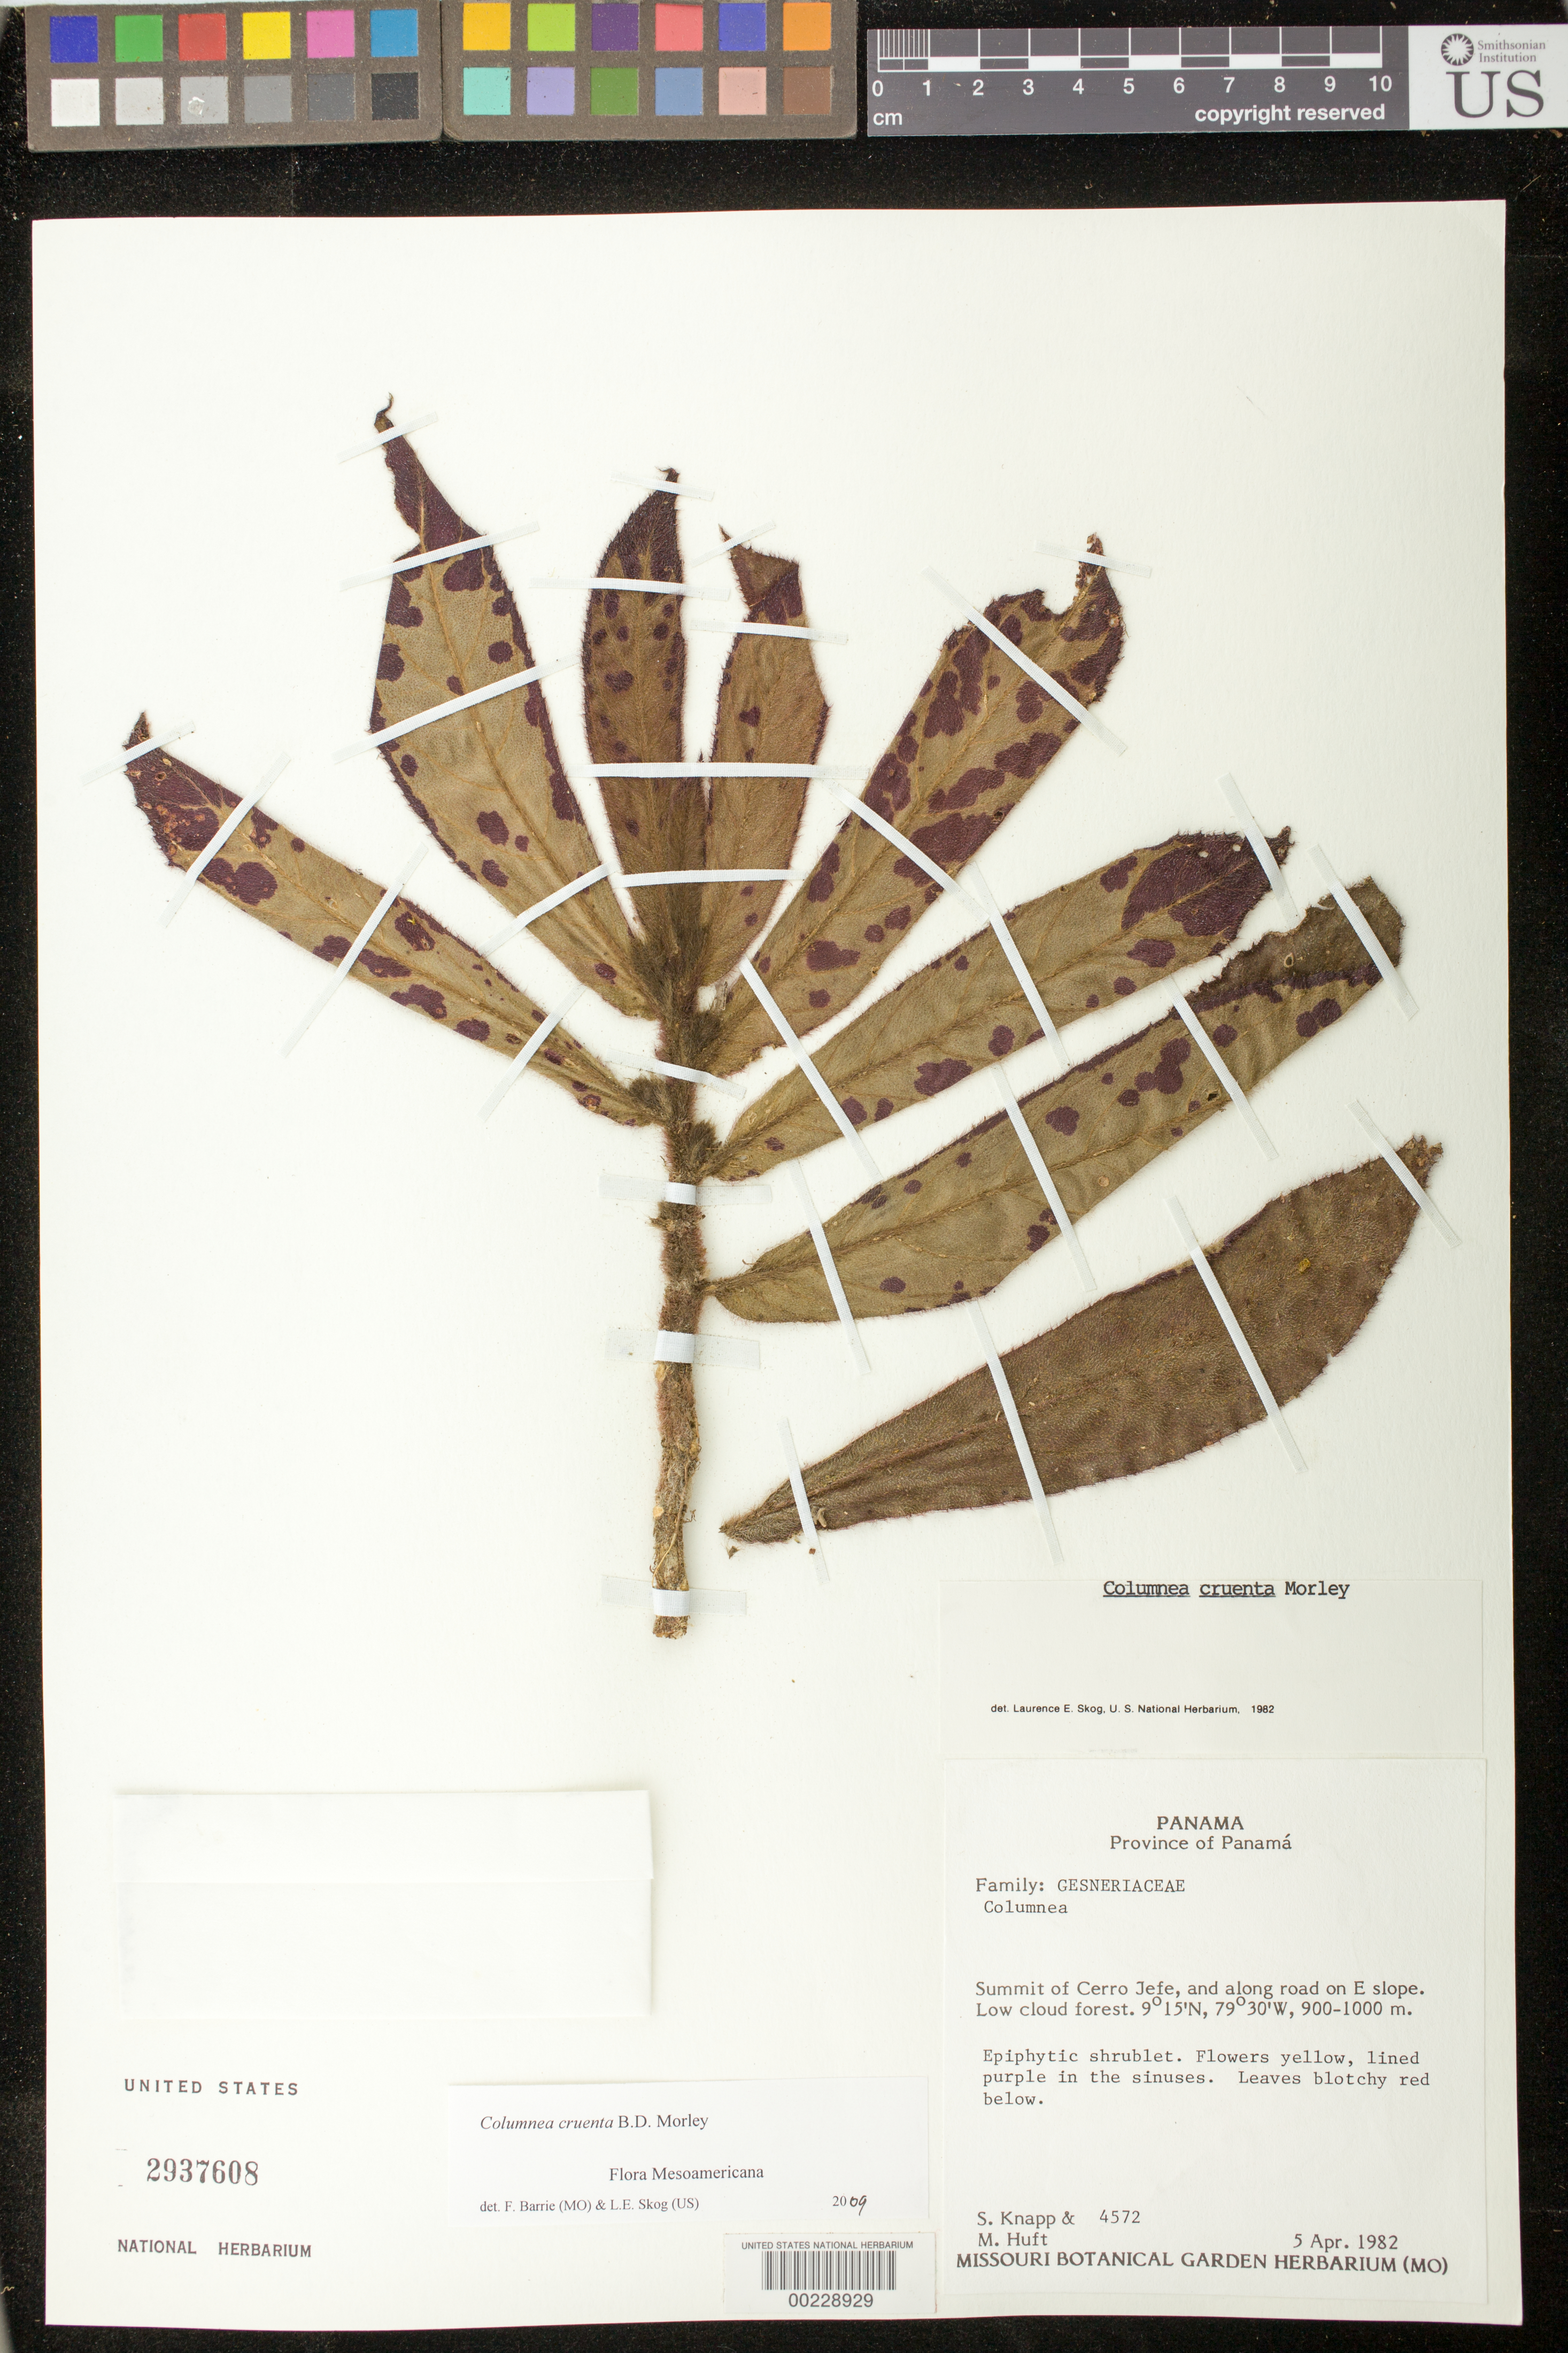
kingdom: Plantae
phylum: Tracheophyta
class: Magnoliopsida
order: Lamiales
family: Gesneriaceae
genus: Columnea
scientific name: Columnea cruenta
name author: B.D. Morley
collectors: S. Knapp & M. J. Huft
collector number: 4572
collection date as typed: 05 Apr 1982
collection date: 1982-04-05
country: Panama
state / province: Panamá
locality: Summit of Cerro Jefe, and along road on E slope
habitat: Low cloud forest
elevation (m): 900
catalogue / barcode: US 2937608